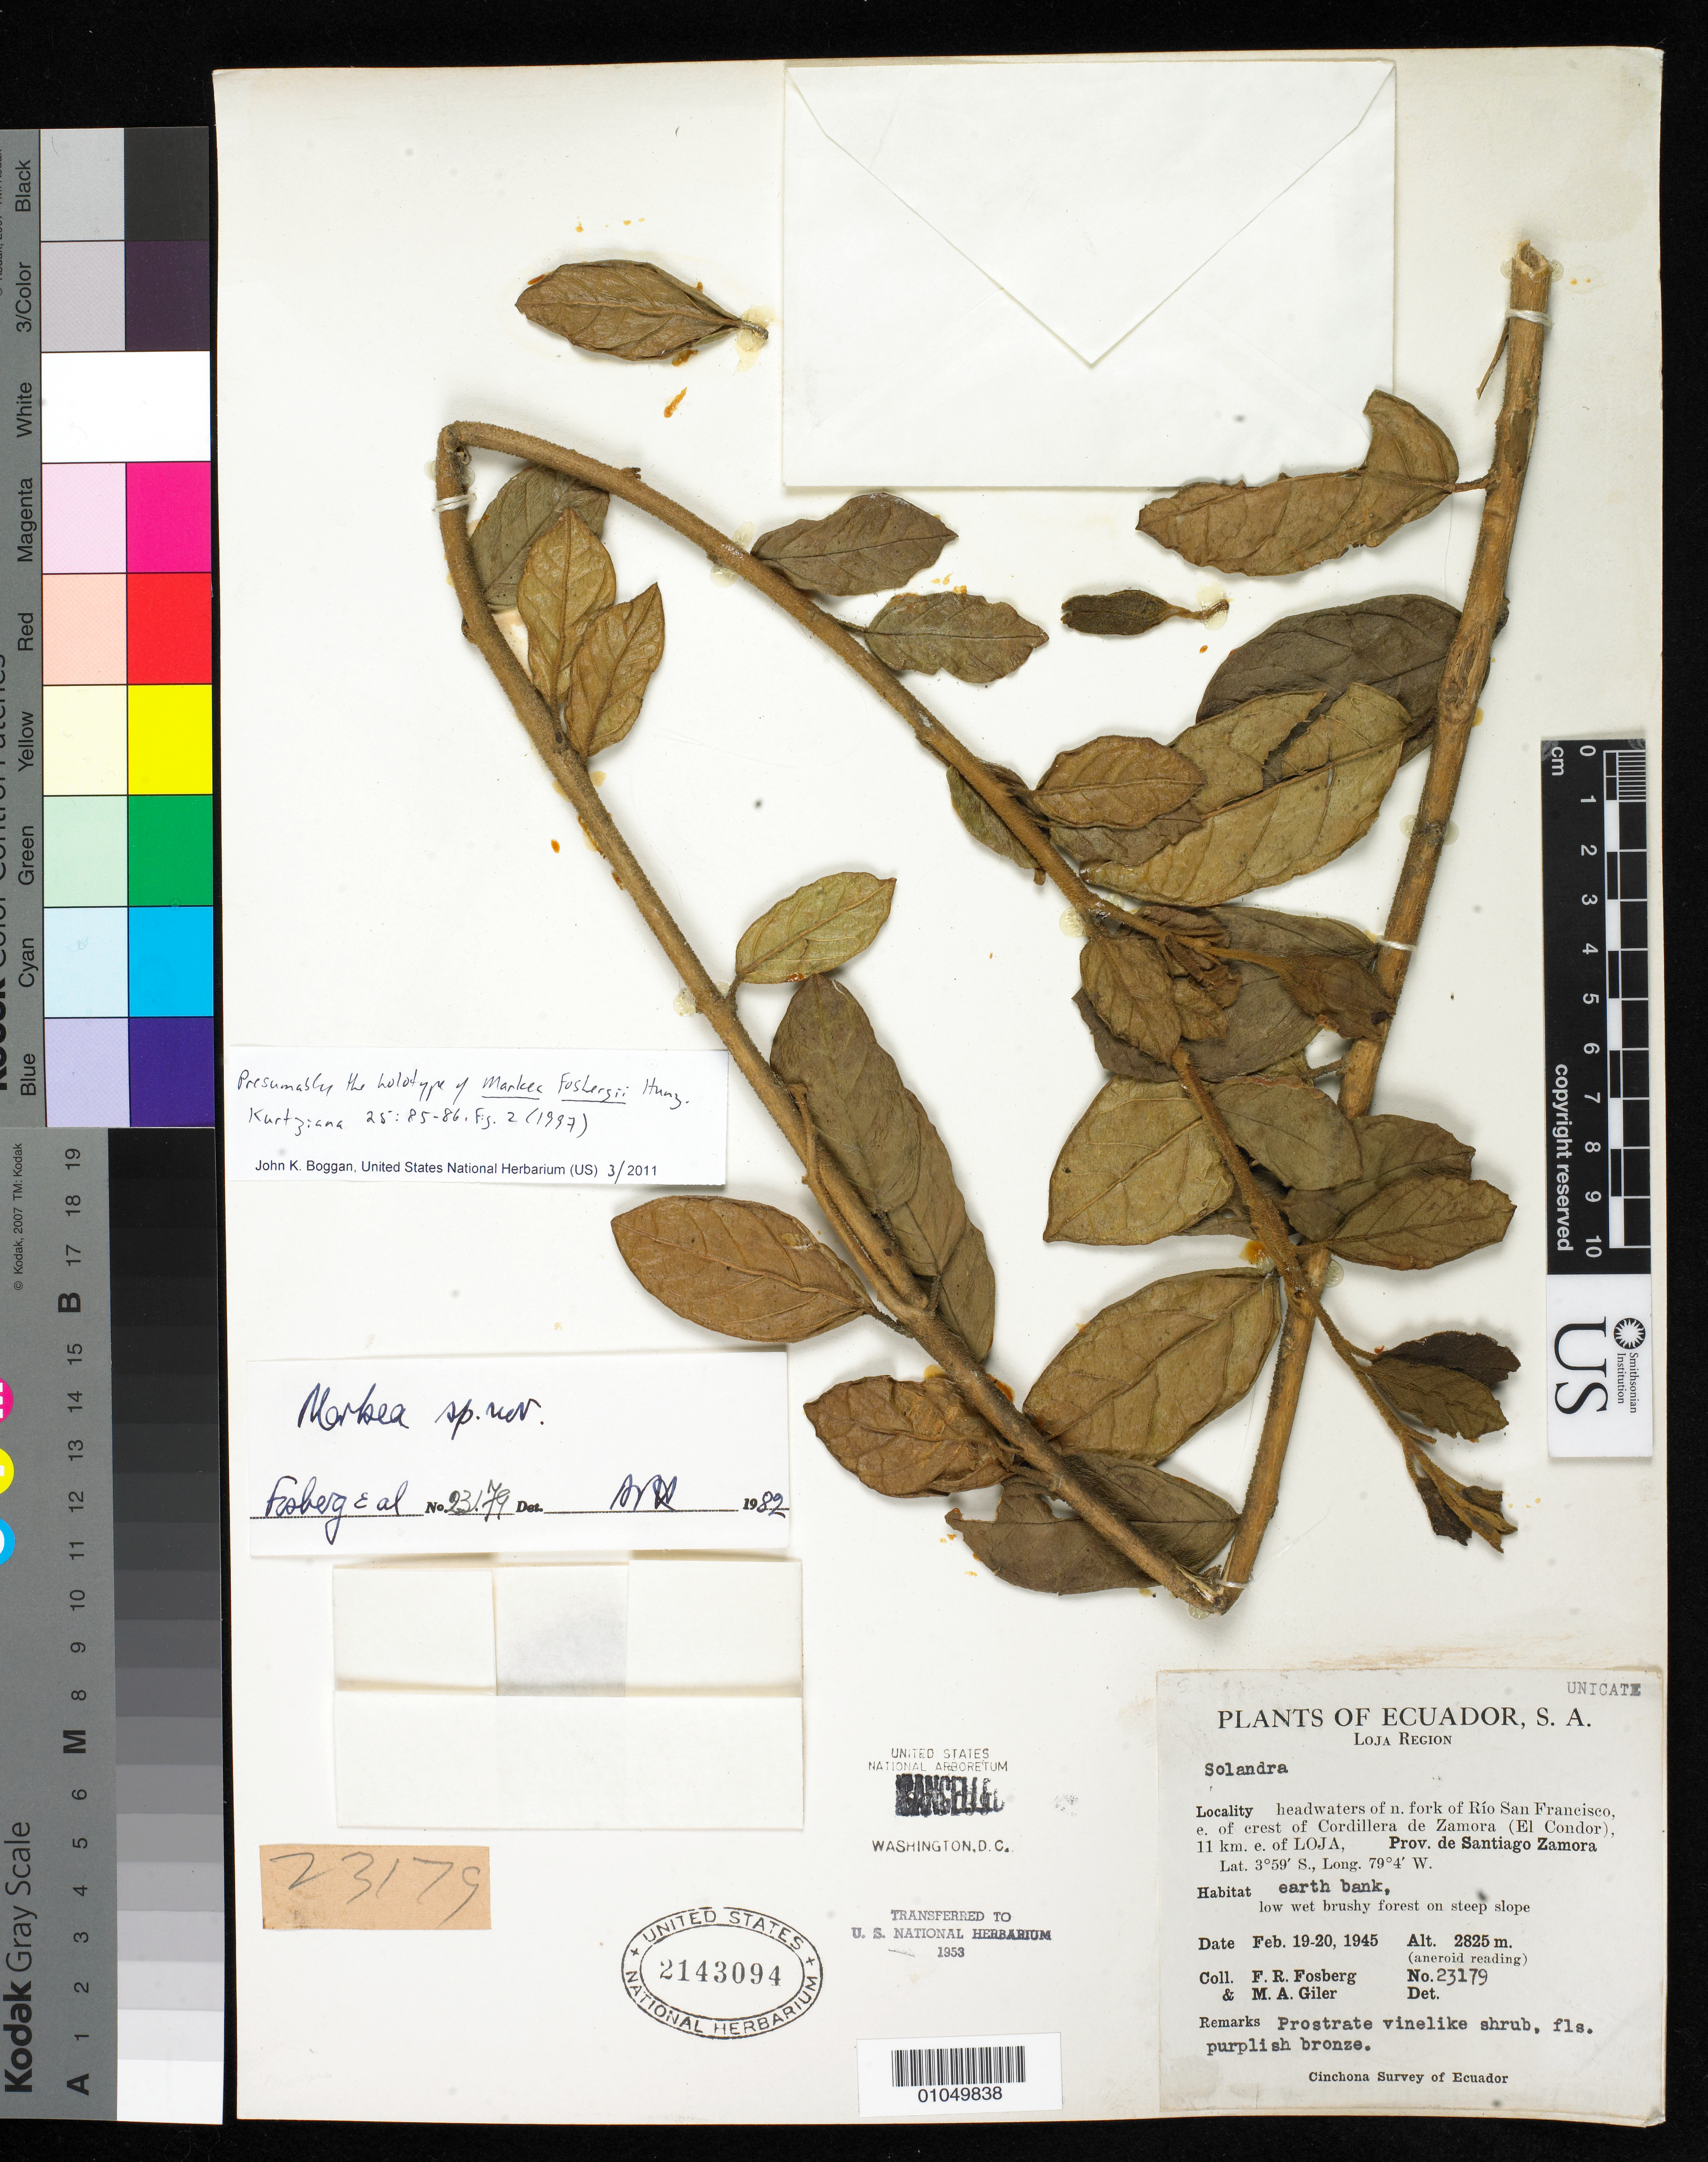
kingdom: Plantae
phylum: Tracheophyta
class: Magnoliopsida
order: Solanales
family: Solanaceae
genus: Markea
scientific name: Markea fosbergii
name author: Hunz.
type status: Holotype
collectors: F. R. Fosberg & M. Giler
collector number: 23179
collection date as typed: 19 Feb 1945 to 20 Feb 1945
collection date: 1945-02-19/1945-02-20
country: Ecuador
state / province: Loja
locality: Headwaters of N. fork of Río San Francisco, E of crest of Cordillera de Zamora (El Condor), 11 km E of Loja, Prov. de Santiago Zamora.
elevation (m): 2825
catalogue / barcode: US 2143094